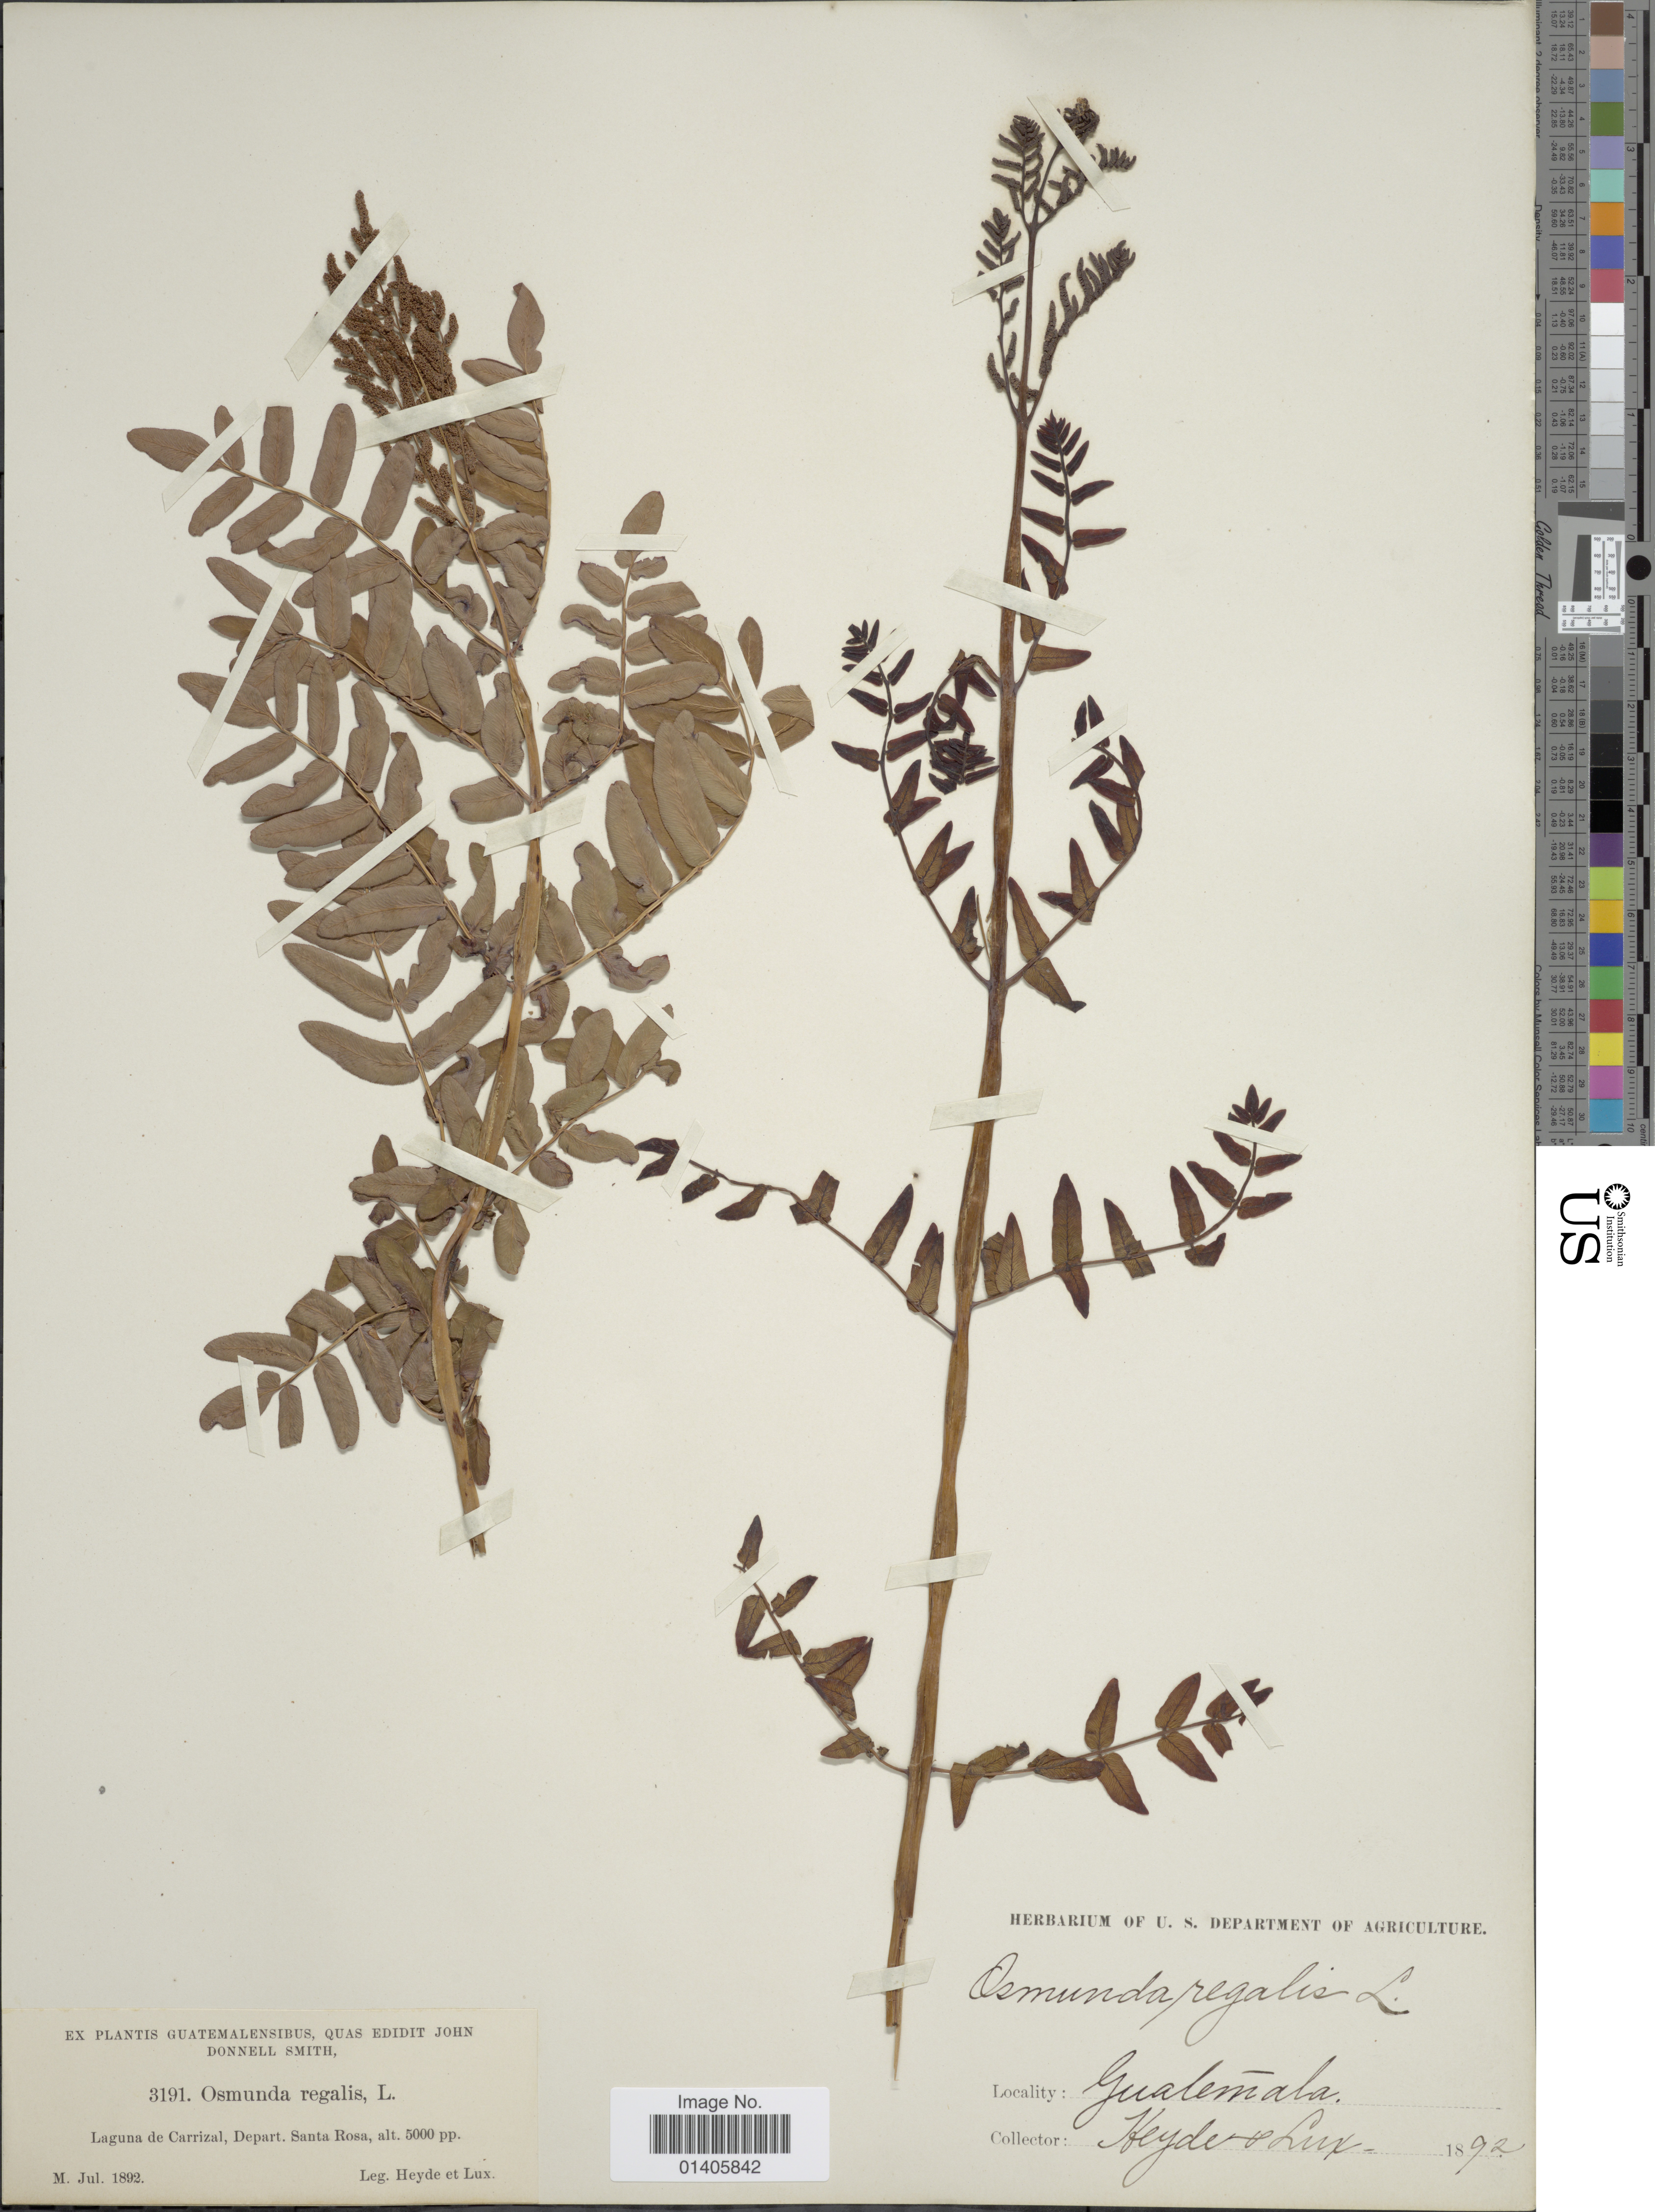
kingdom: Plantae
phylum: Tracheophyta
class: Polypodiopsida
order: Osmundales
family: Osmundaceae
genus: Osmunda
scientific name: Osmunda regalis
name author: L.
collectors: Heyde & Lux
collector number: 3191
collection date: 1892-07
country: Guatemala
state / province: Santa Rosa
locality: Laguna de Carrizal, Depart Santa Rosa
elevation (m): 1524